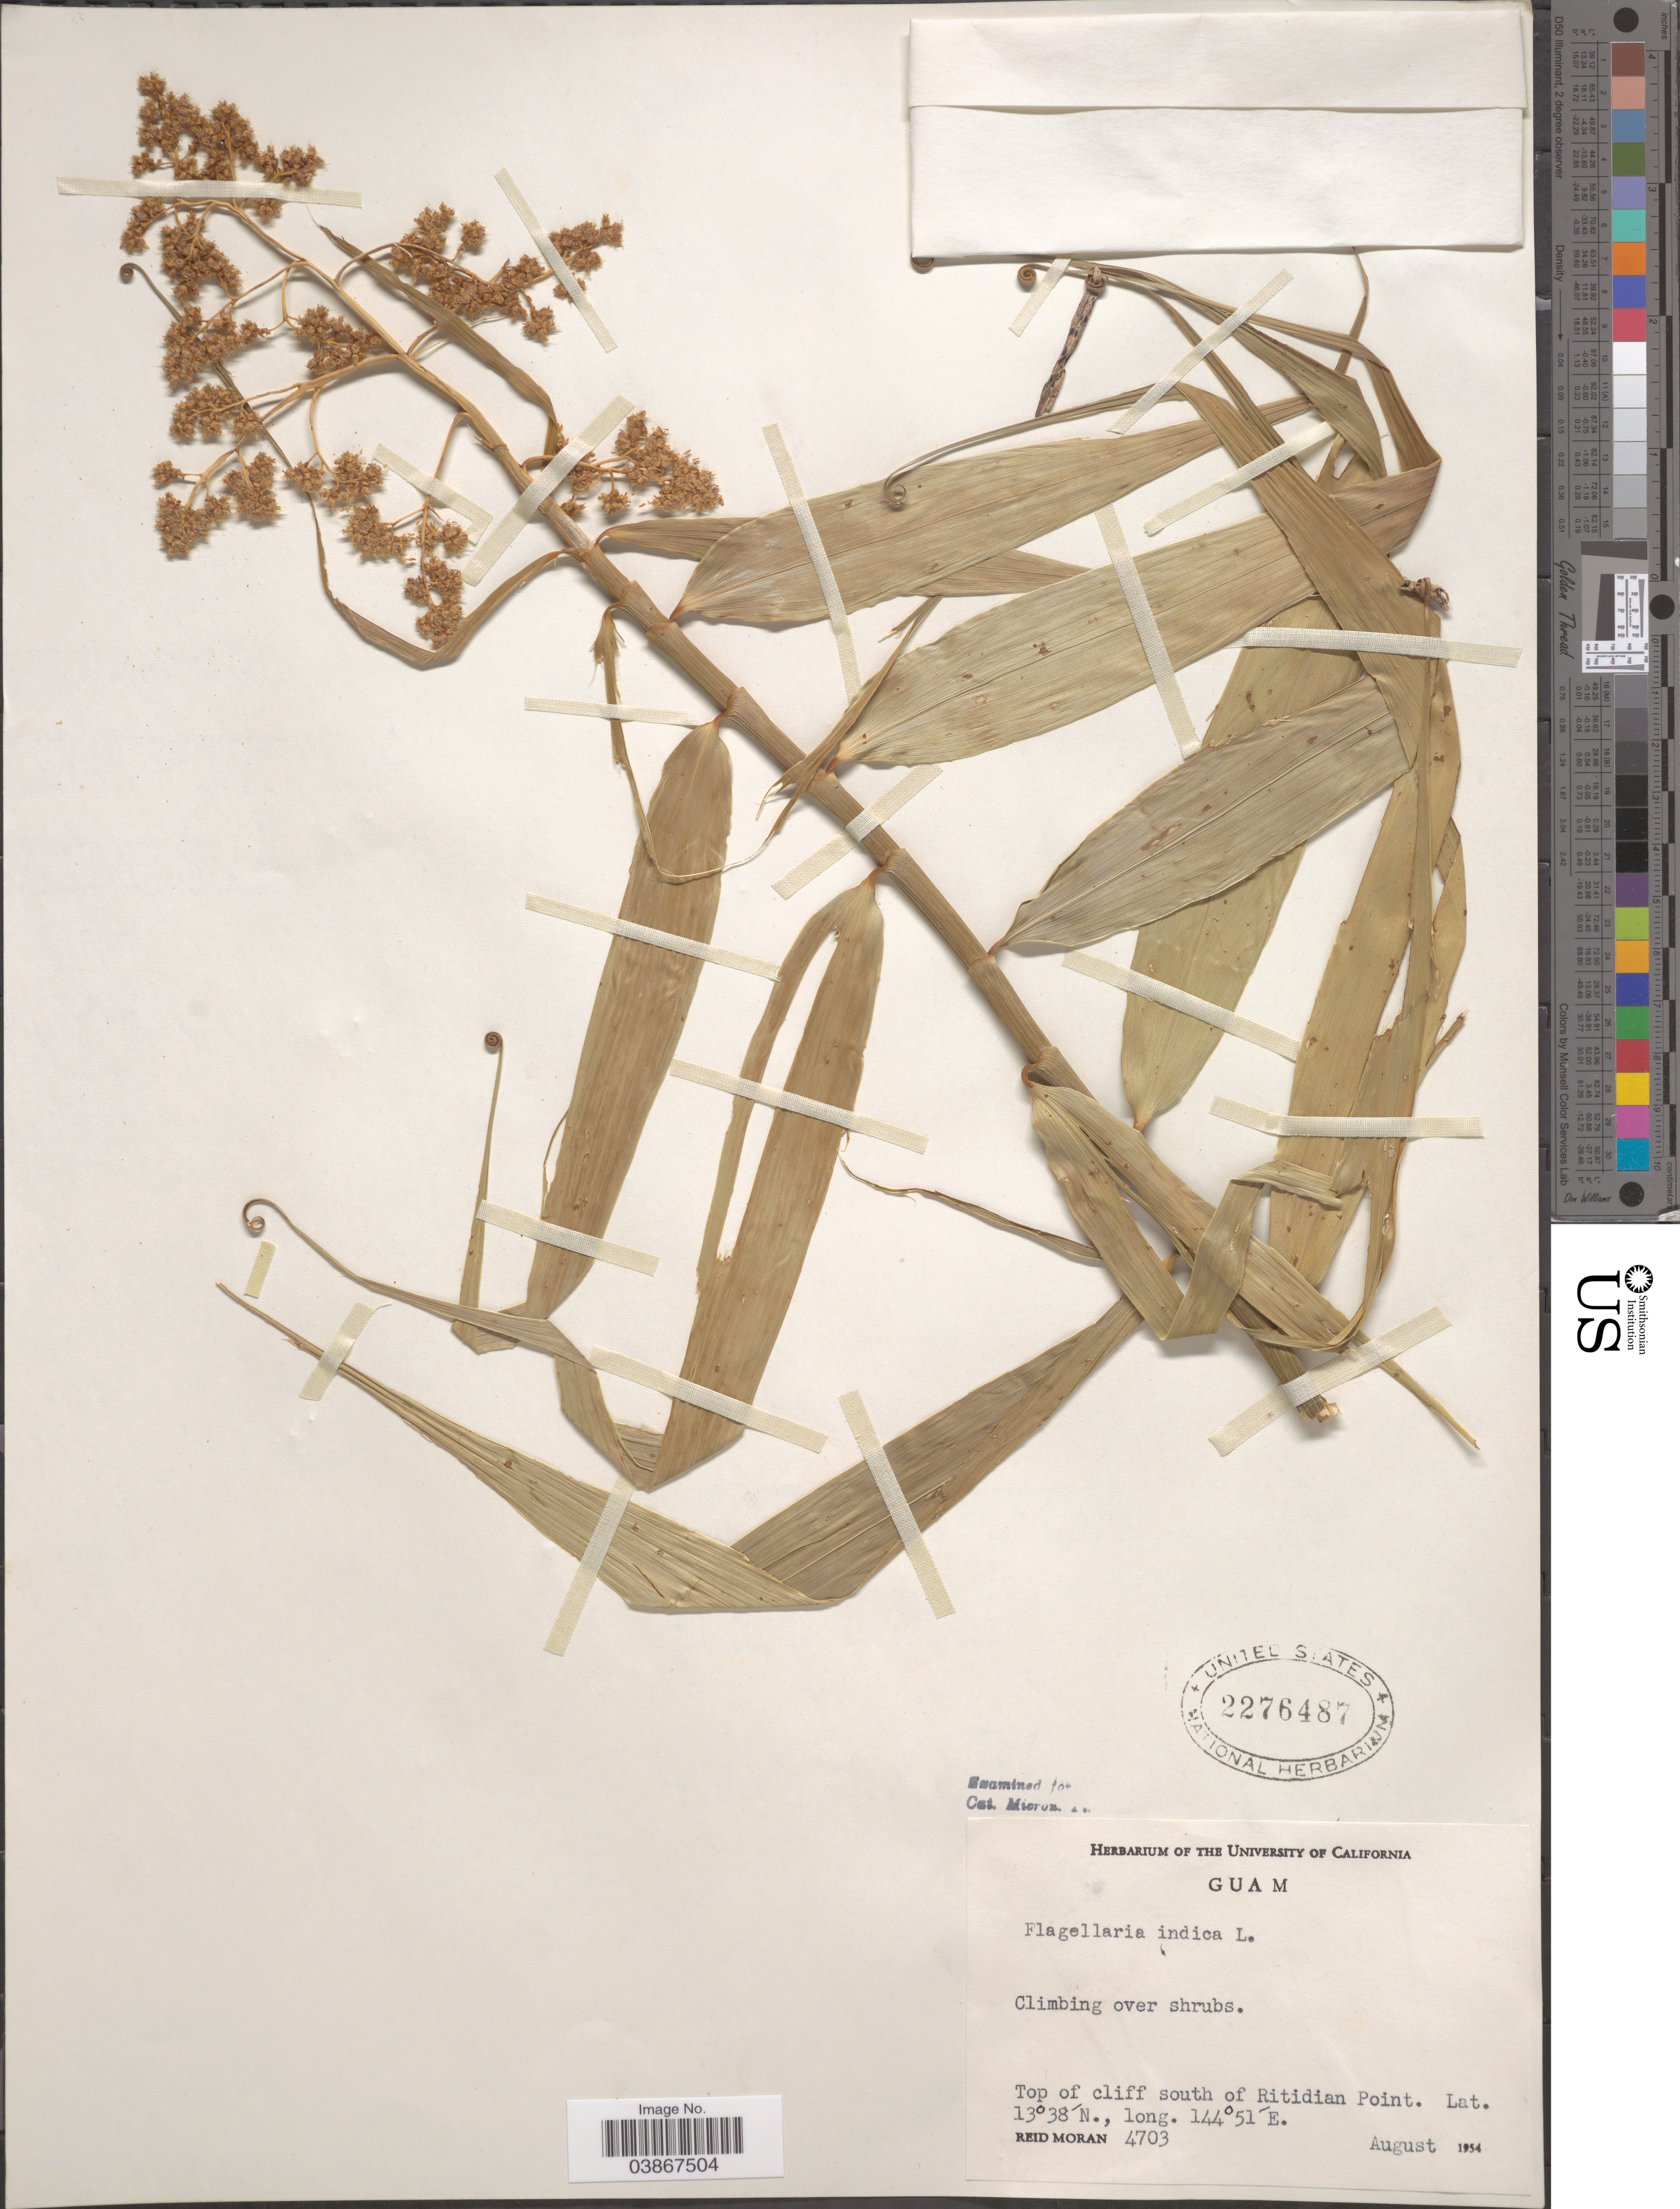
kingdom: Plantae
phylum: Tracheophyta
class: Liliopsida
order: Poales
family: Flagellariaceae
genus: Flagellaria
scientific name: Flagellaria indica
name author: L.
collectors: R. Moran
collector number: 4703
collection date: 1954-08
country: Guam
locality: Top of cliff south of Ritidian Point.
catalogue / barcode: US 2276487